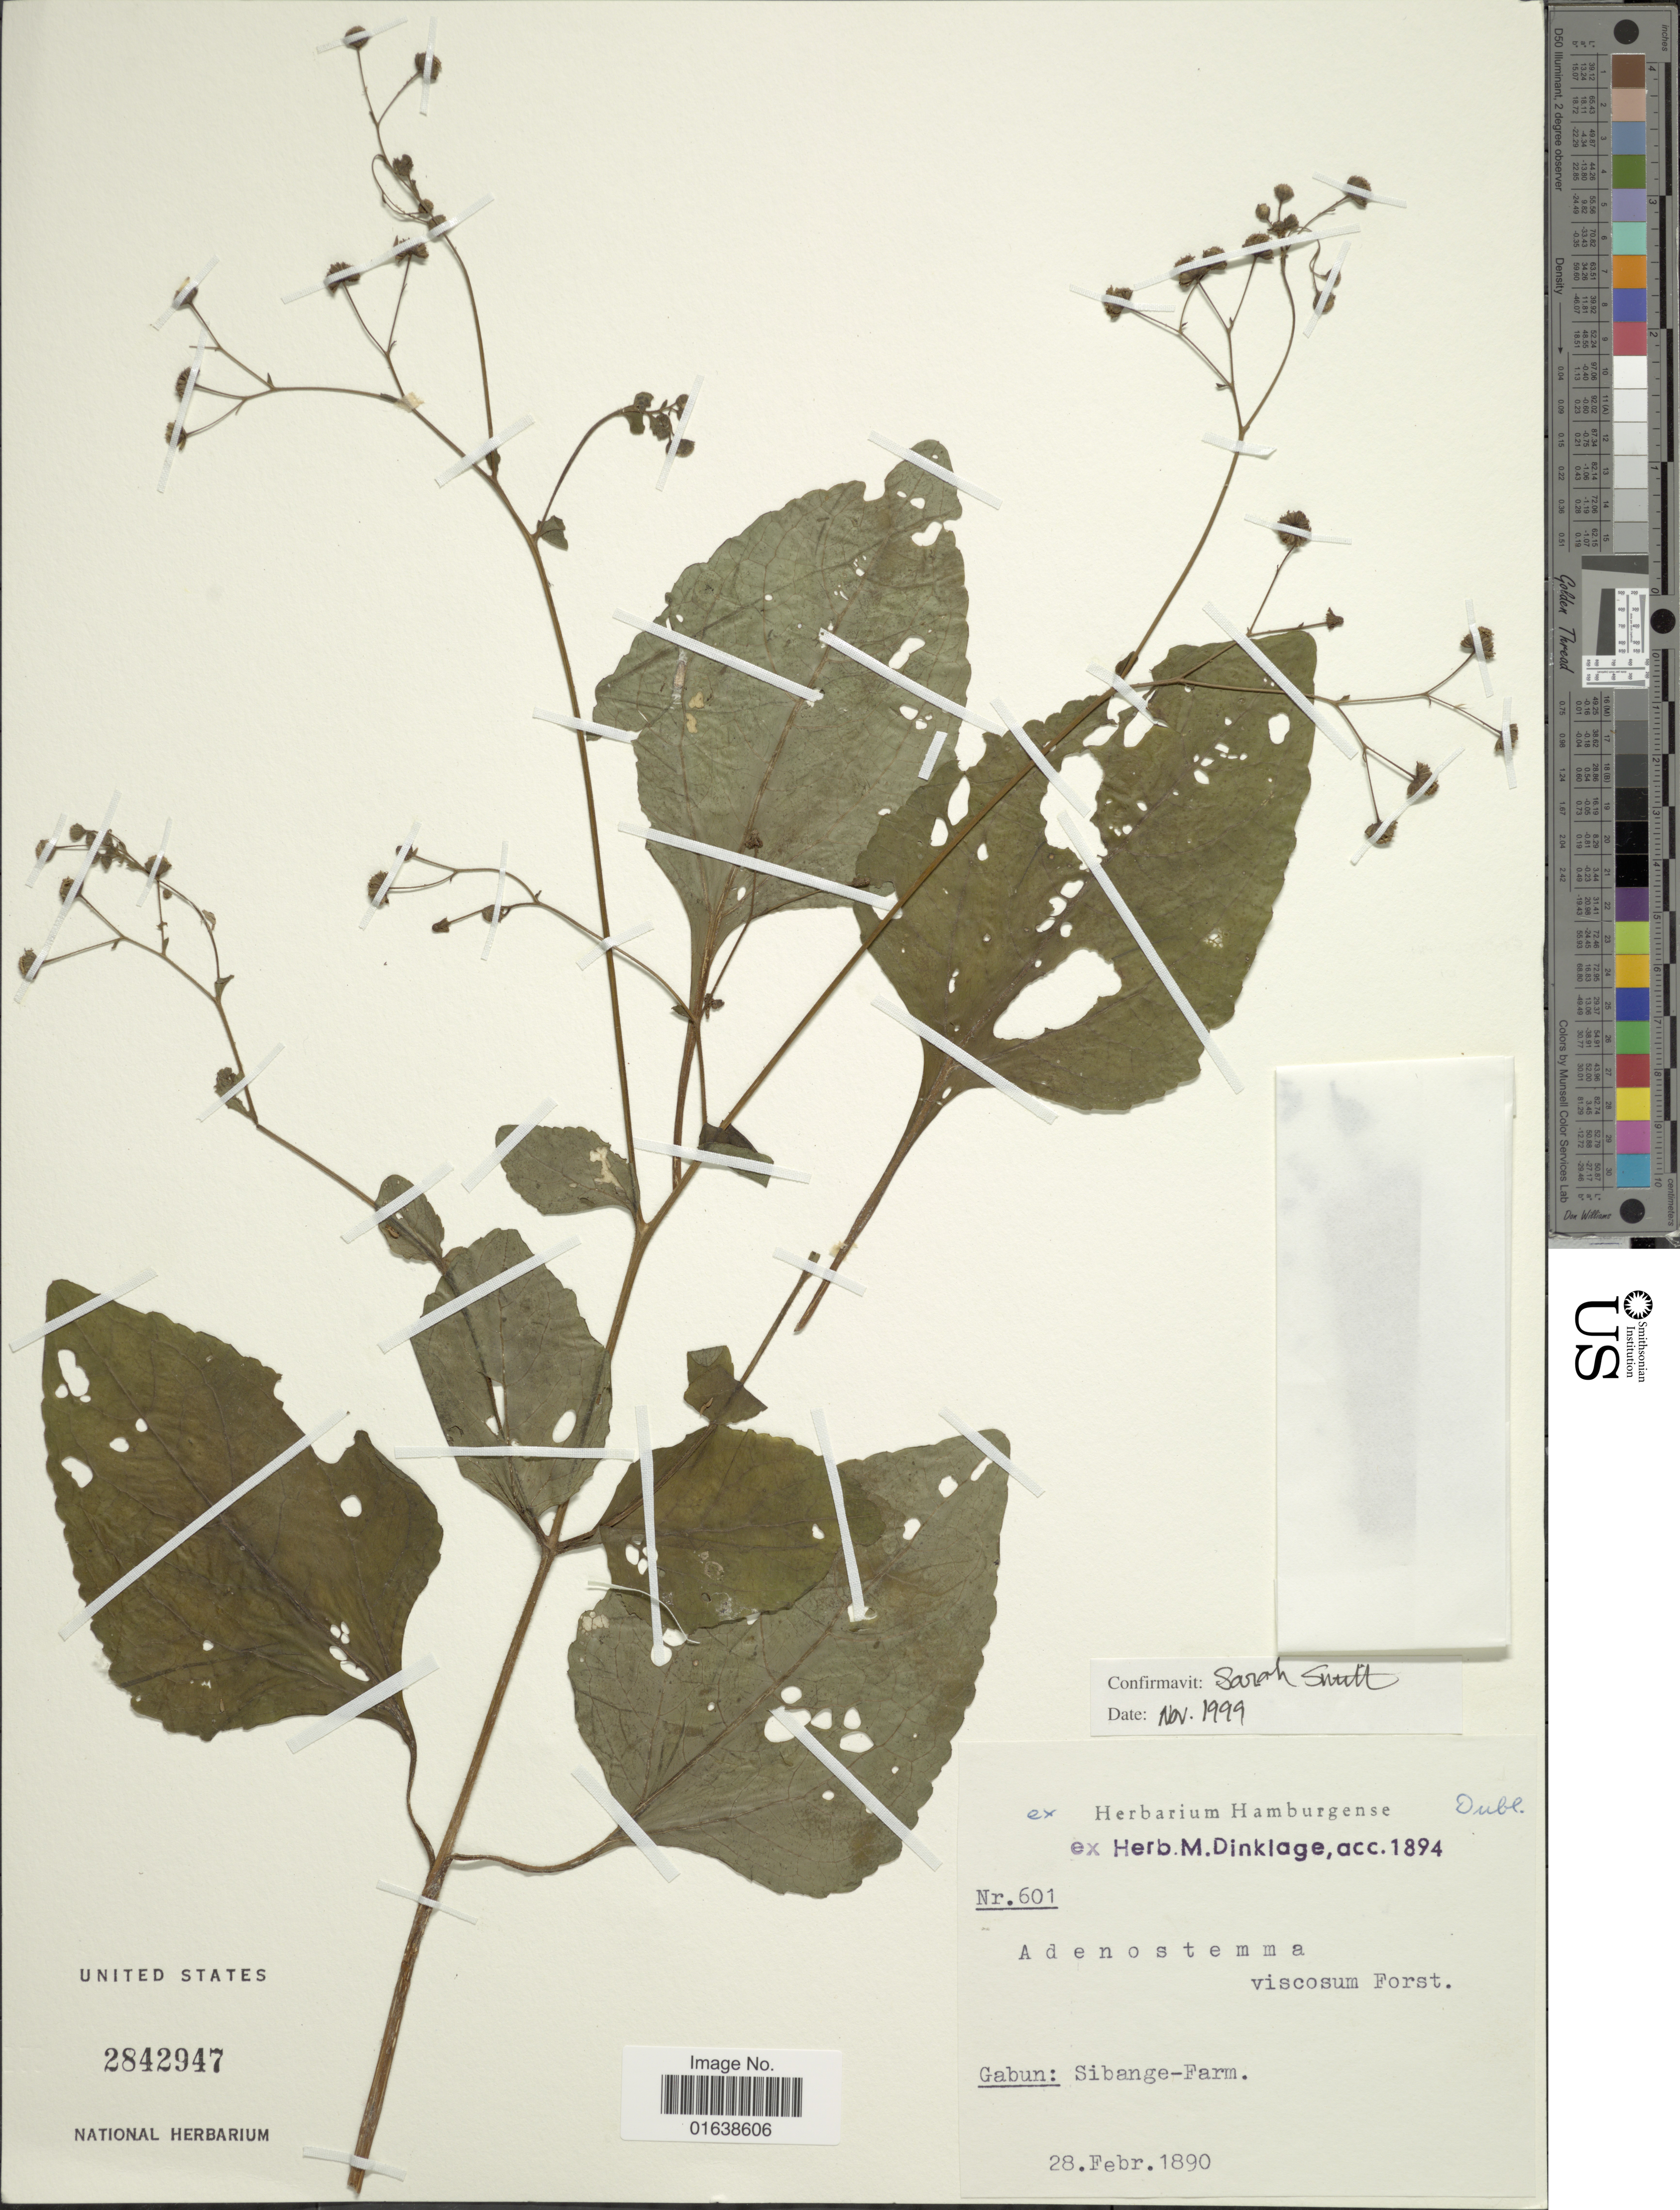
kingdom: Plantae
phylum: Tracheophyta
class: Magnoliopsida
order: Asterales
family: Asteraceae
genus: Adenostemma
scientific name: Adenostemma viscosum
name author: J.R. Forst. & G. Forst.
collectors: ex herb. M. Dinklage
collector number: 601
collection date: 1890-02-28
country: Gabon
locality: Gabun: Sibange-Farm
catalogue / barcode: US 2842947